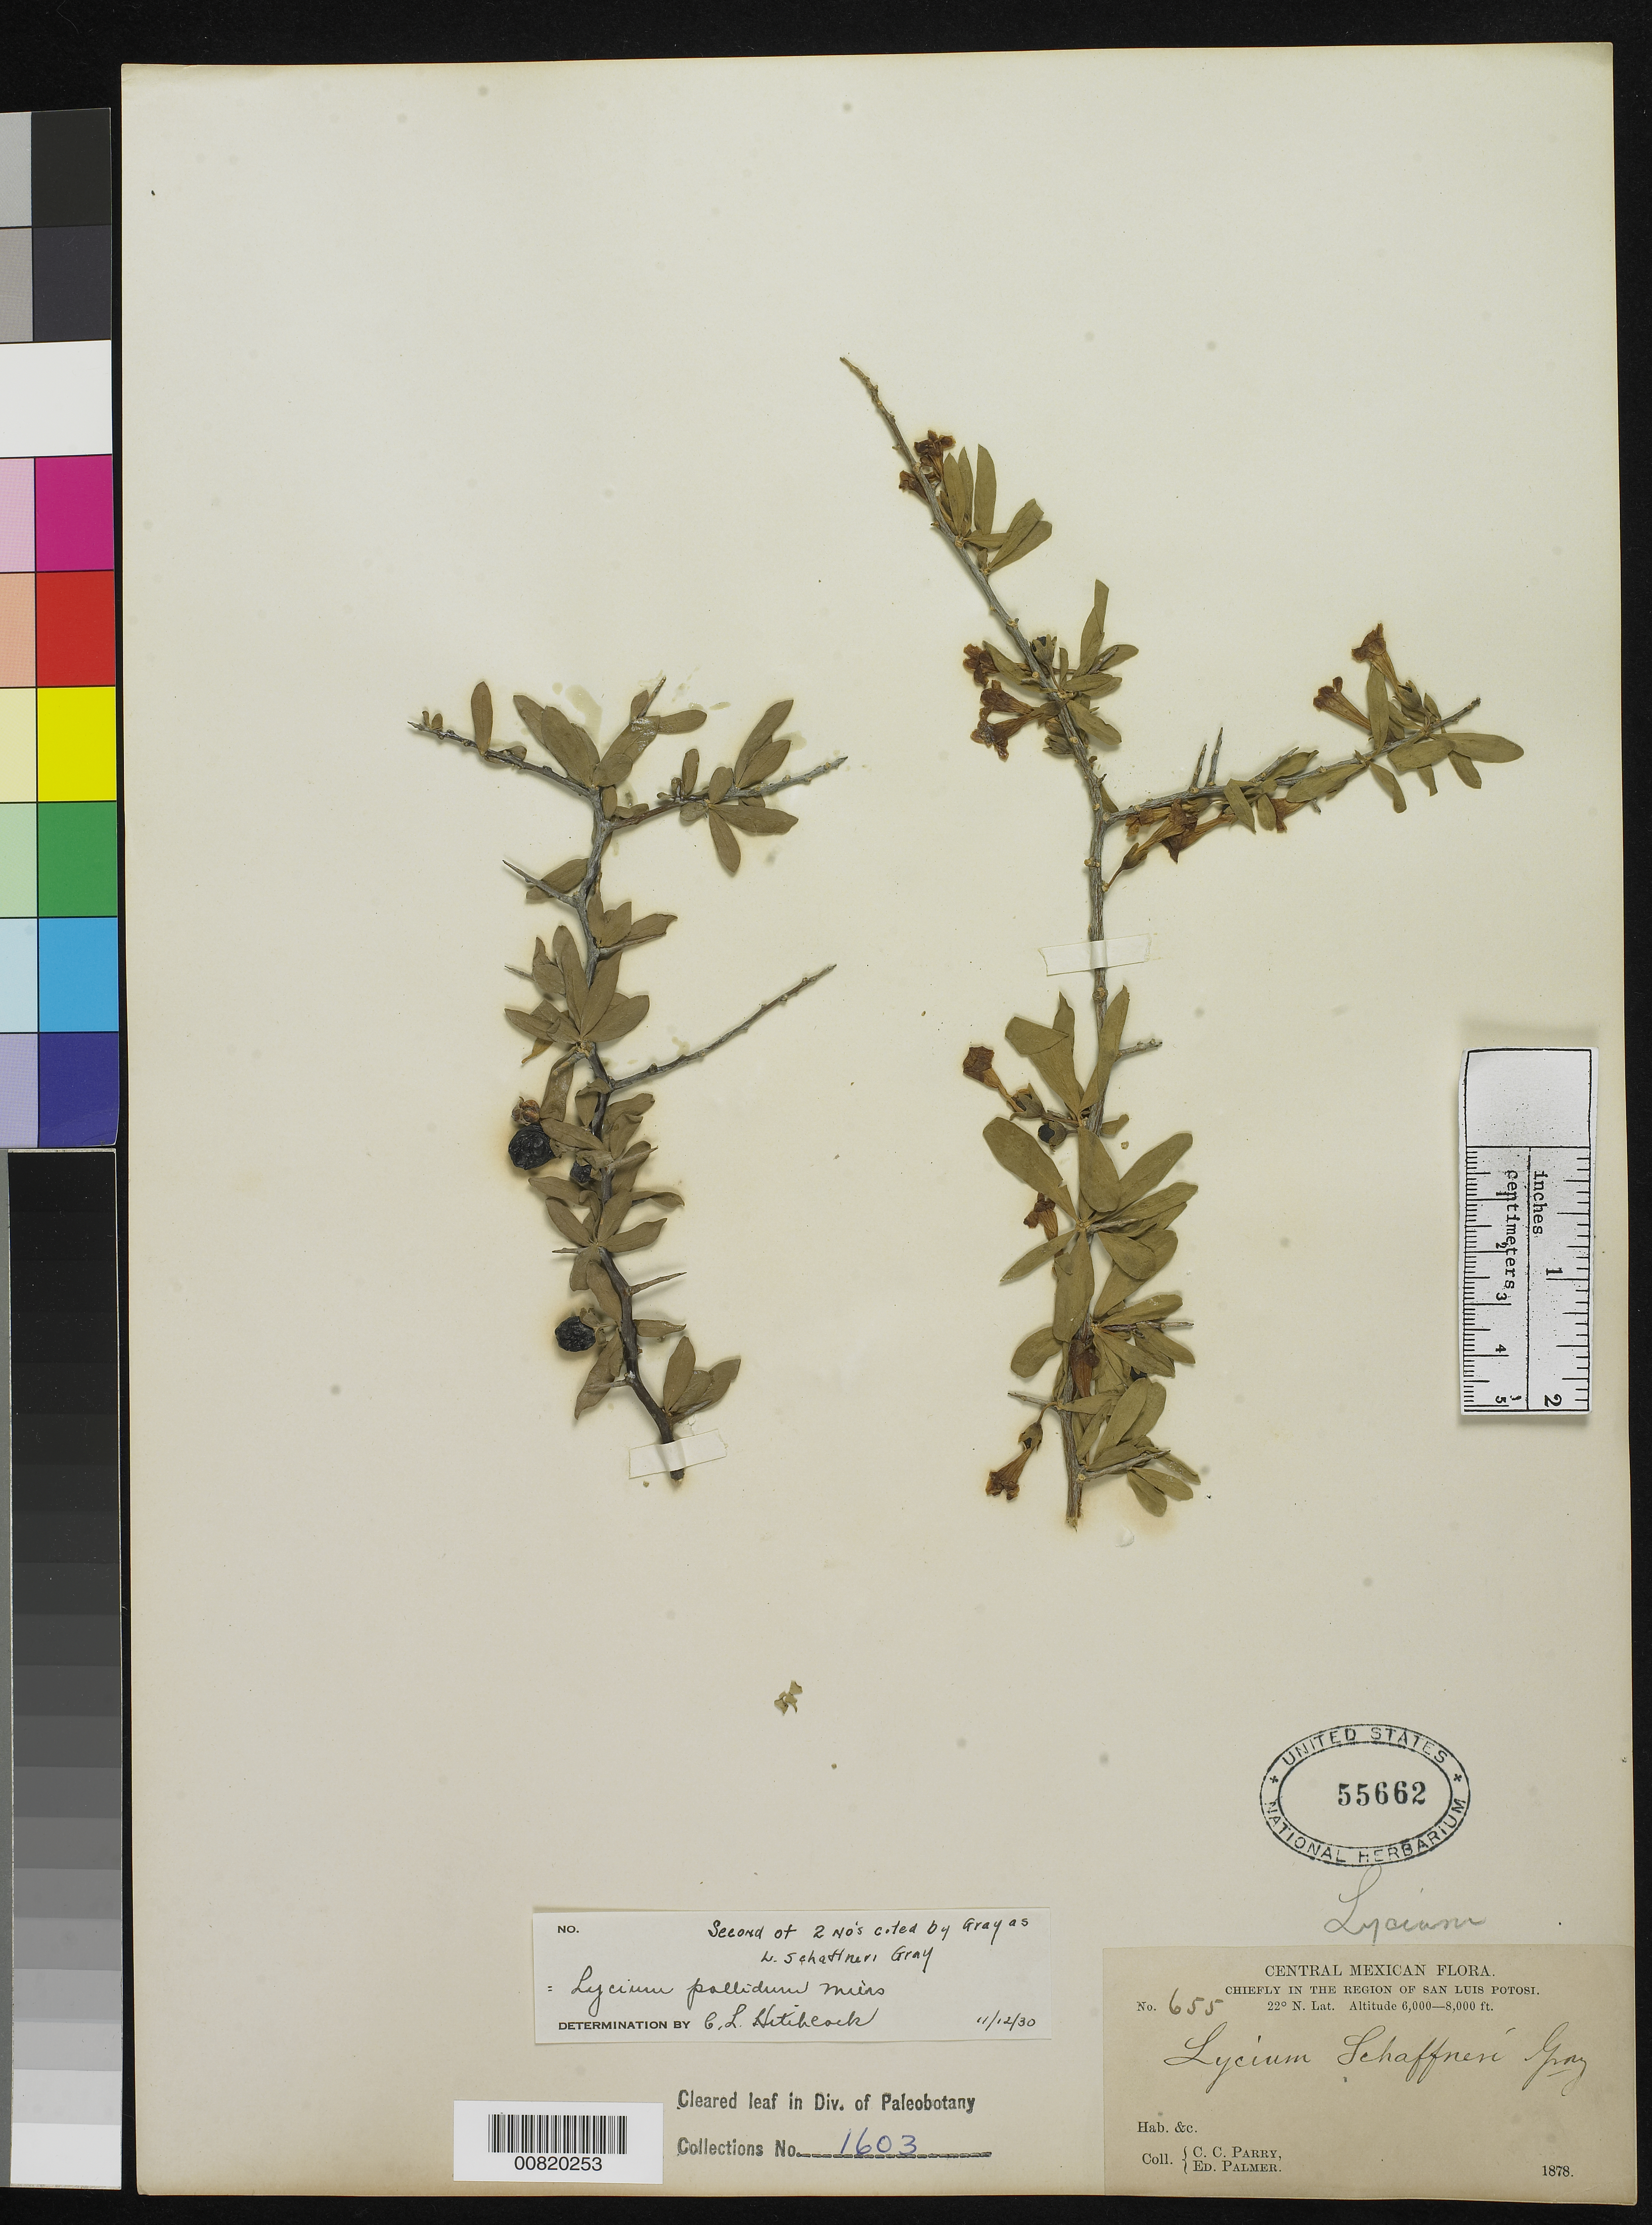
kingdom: Plantae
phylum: Tracheophyta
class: Magnoliopsida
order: Solanales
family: Solanaceae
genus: Lycium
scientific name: Lycium pallidum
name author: Miers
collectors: C. C. Parry & E. Palmer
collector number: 655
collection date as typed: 1878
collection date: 1878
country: Mexico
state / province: San Luis Potosí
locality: Chiefly in the region of San Luis Potosí.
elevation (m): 1829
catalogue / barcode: US 55662